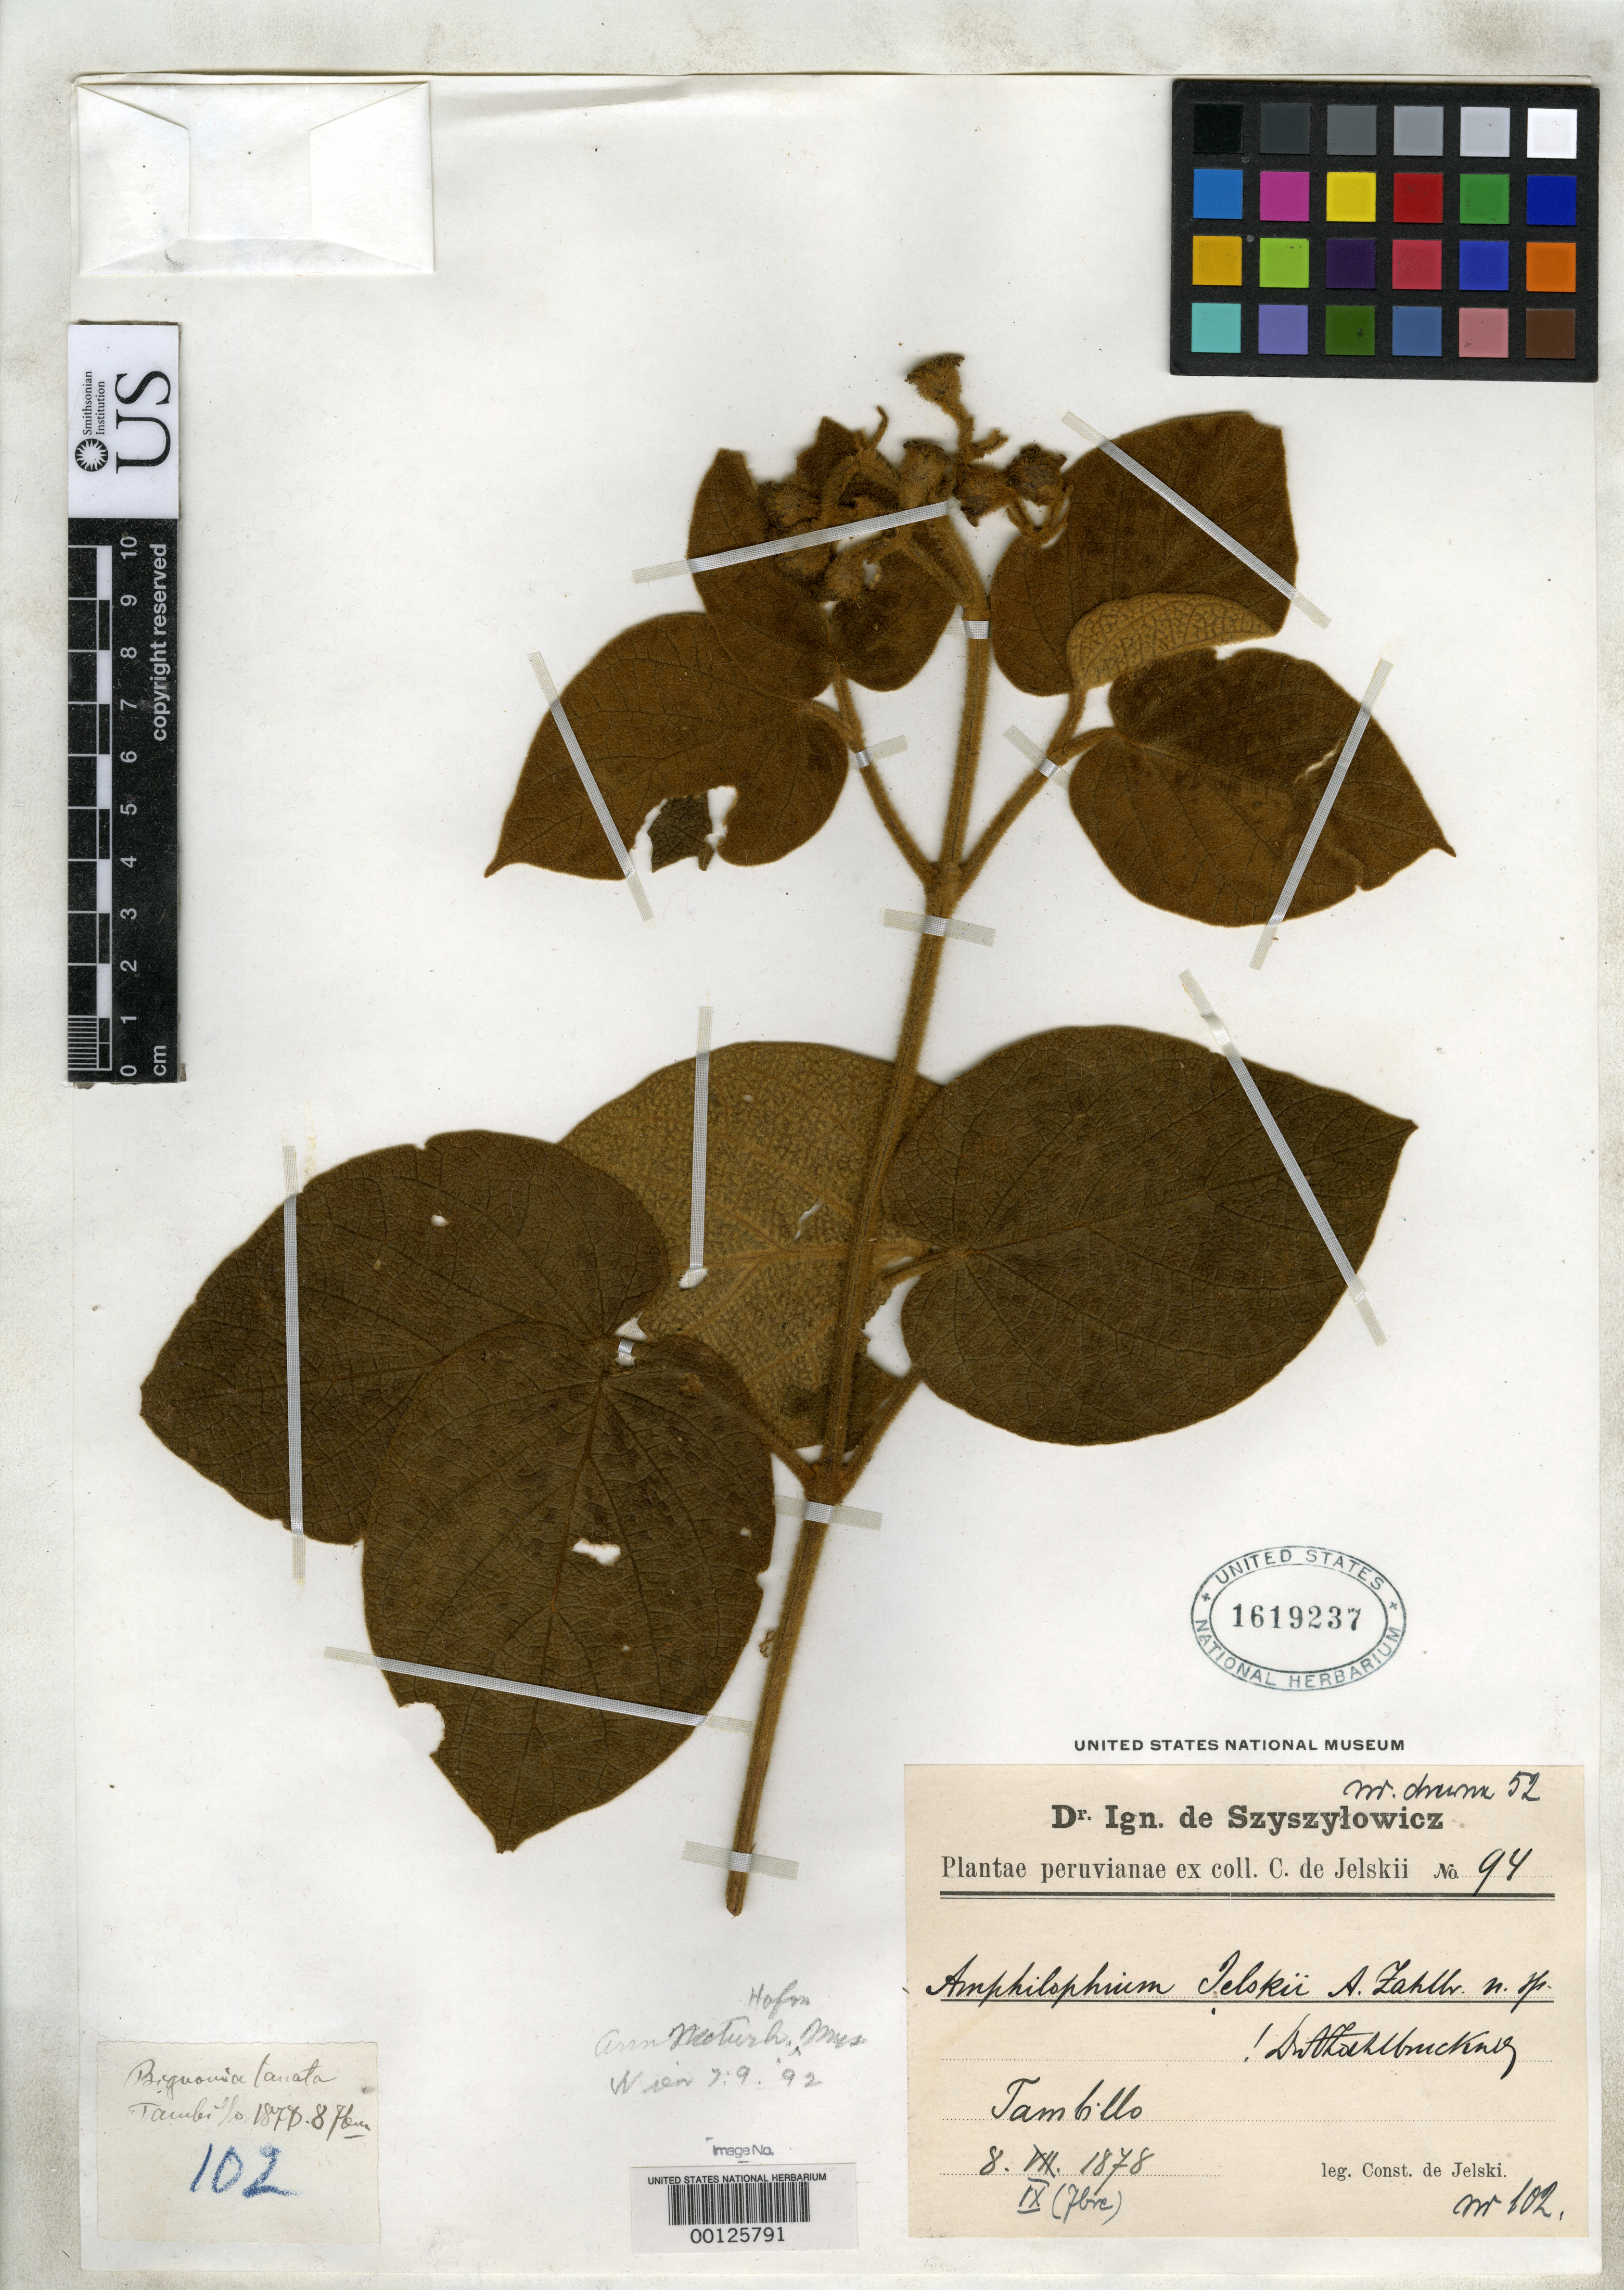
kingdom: Plantae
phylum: Tracheophyta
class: Magnoliopsida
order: Lamiales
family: Bignoniaceae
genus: Amphilophium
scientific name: Amphilophium jelskii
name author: J. Zahlbr.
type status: Isotype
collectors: C. von Jelski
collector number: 94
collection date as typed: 08 Sep 1878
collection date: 1878-09-08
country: Peru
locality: Tambillo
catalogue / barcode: US 1619237